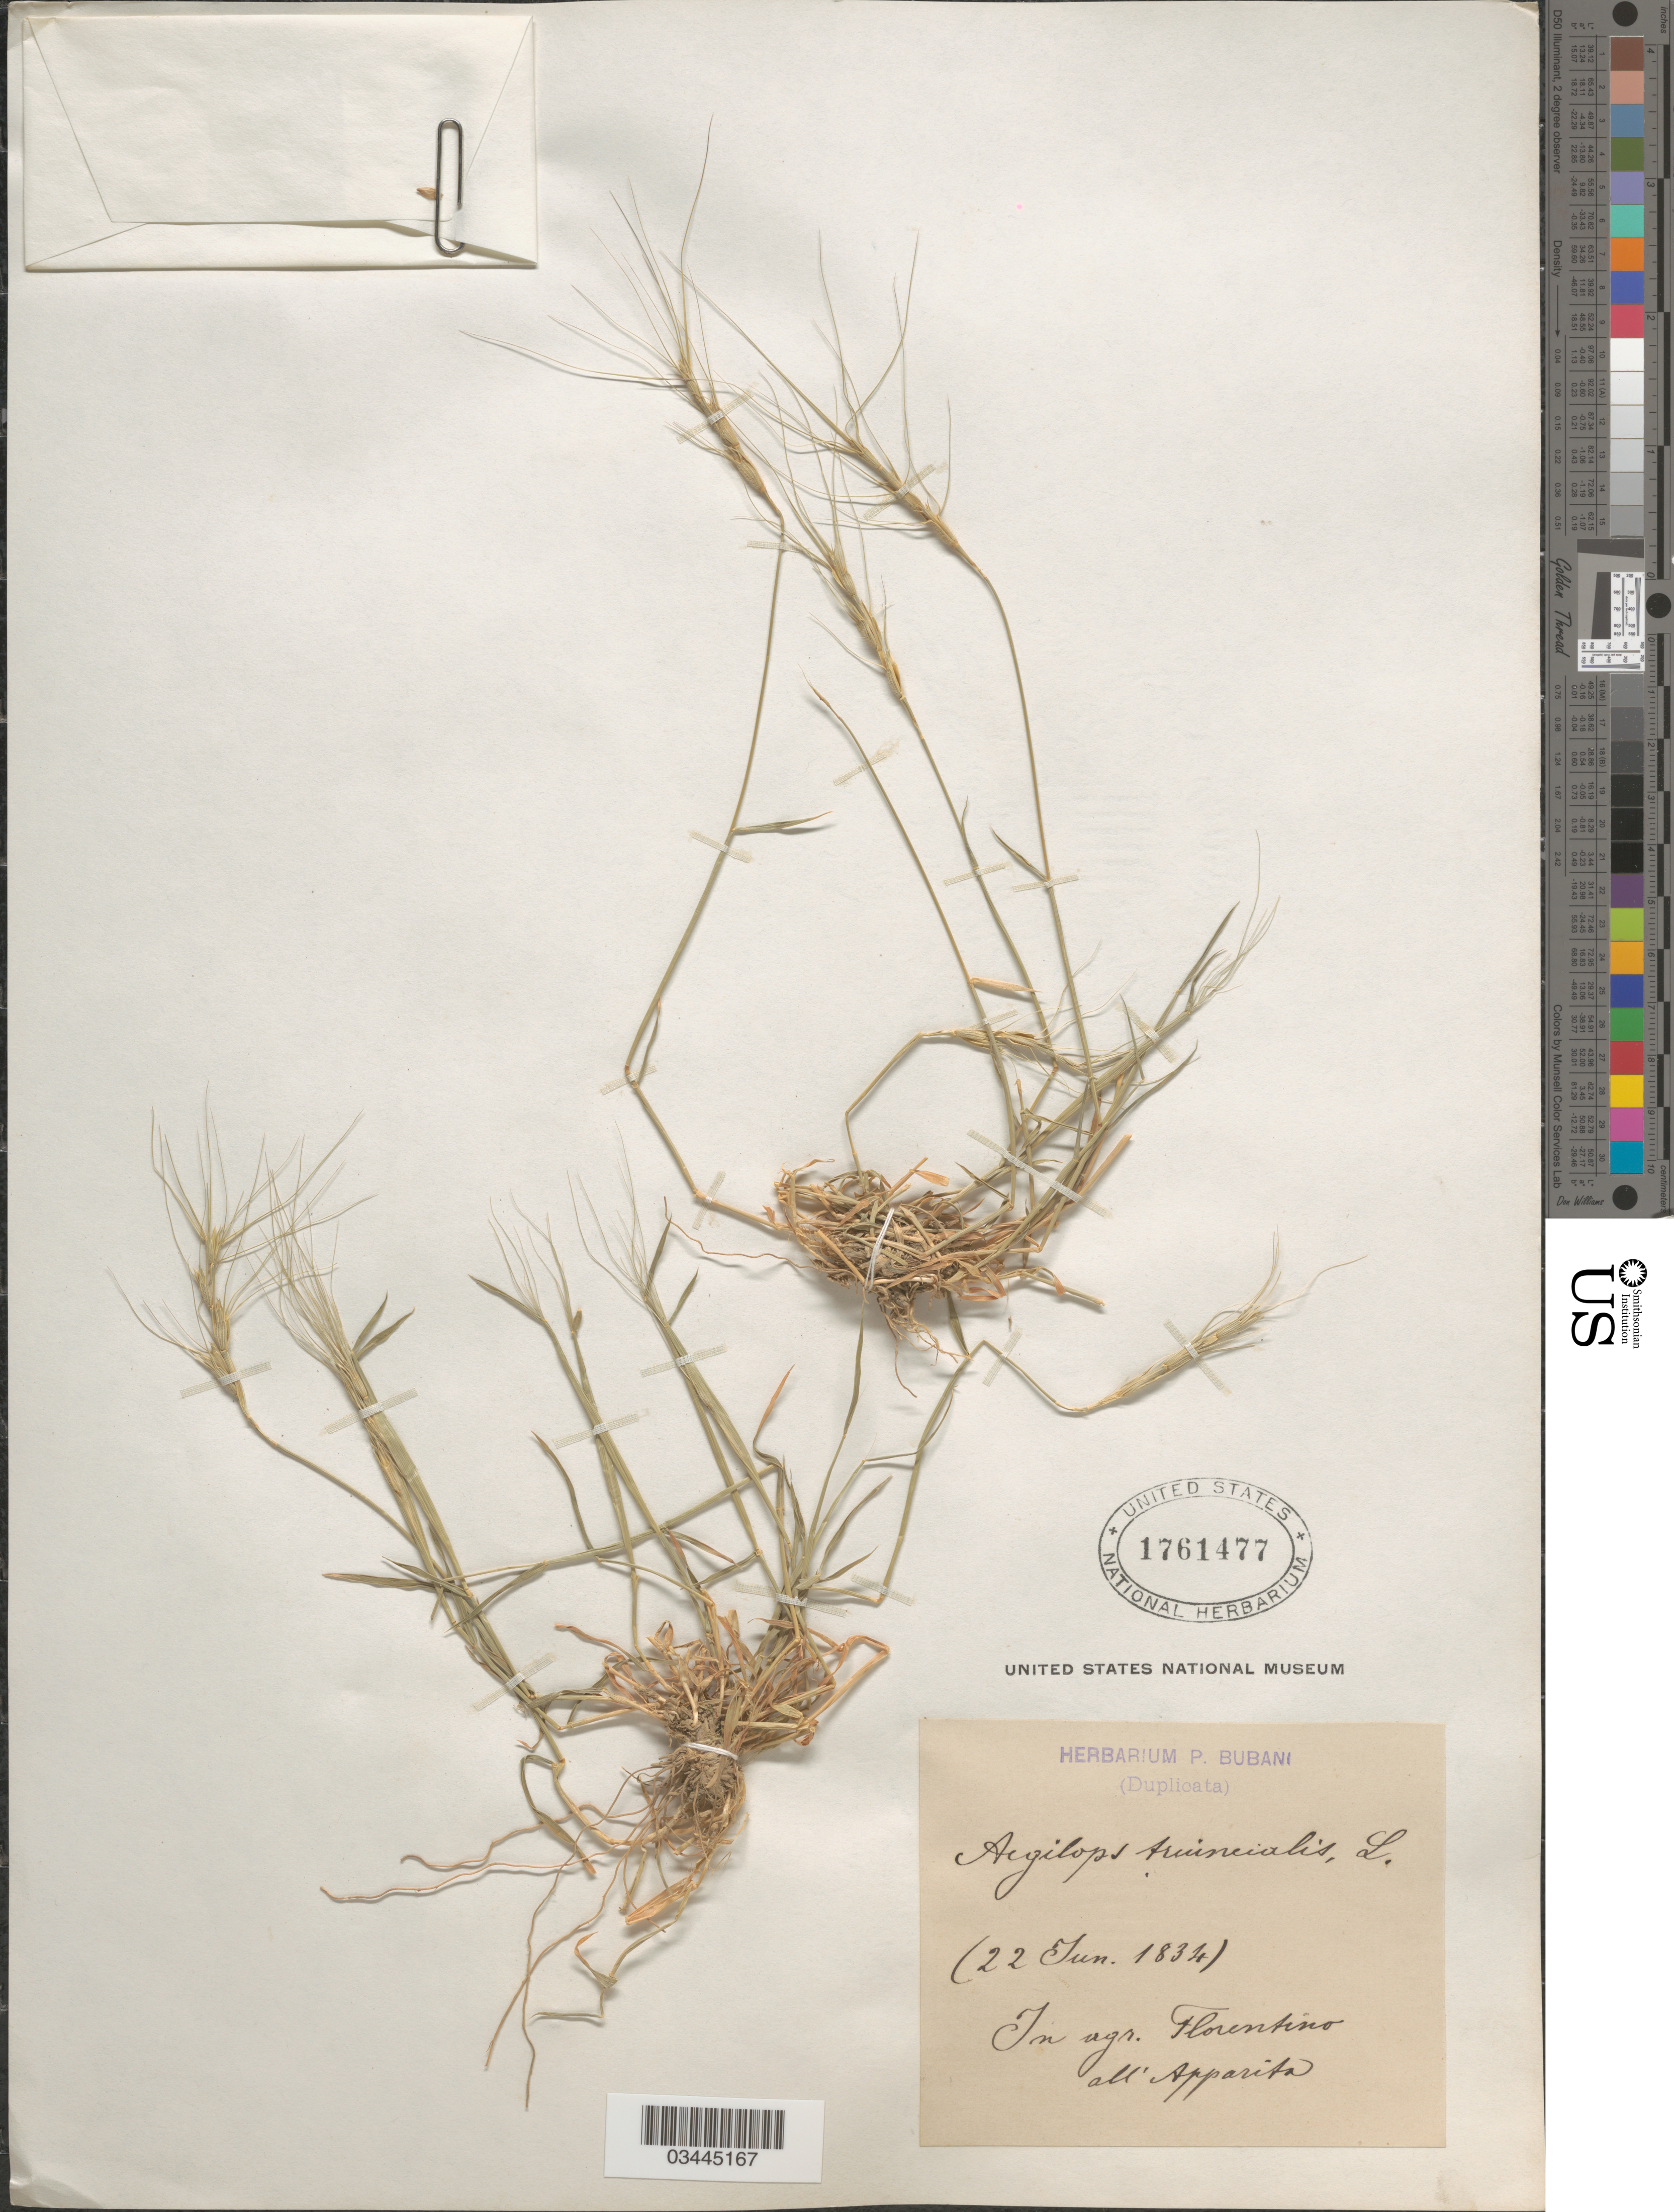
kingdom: Plantae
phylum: Tracheophyta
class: Liliopsida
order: Poales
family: Poaceae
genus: Aegilops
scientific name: Aegilops triuncialis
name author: L.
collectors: ex herb. P. Bubani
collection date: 1834-06-22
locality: In agr. Florentino all' Apparita.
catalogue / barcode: US 1761477